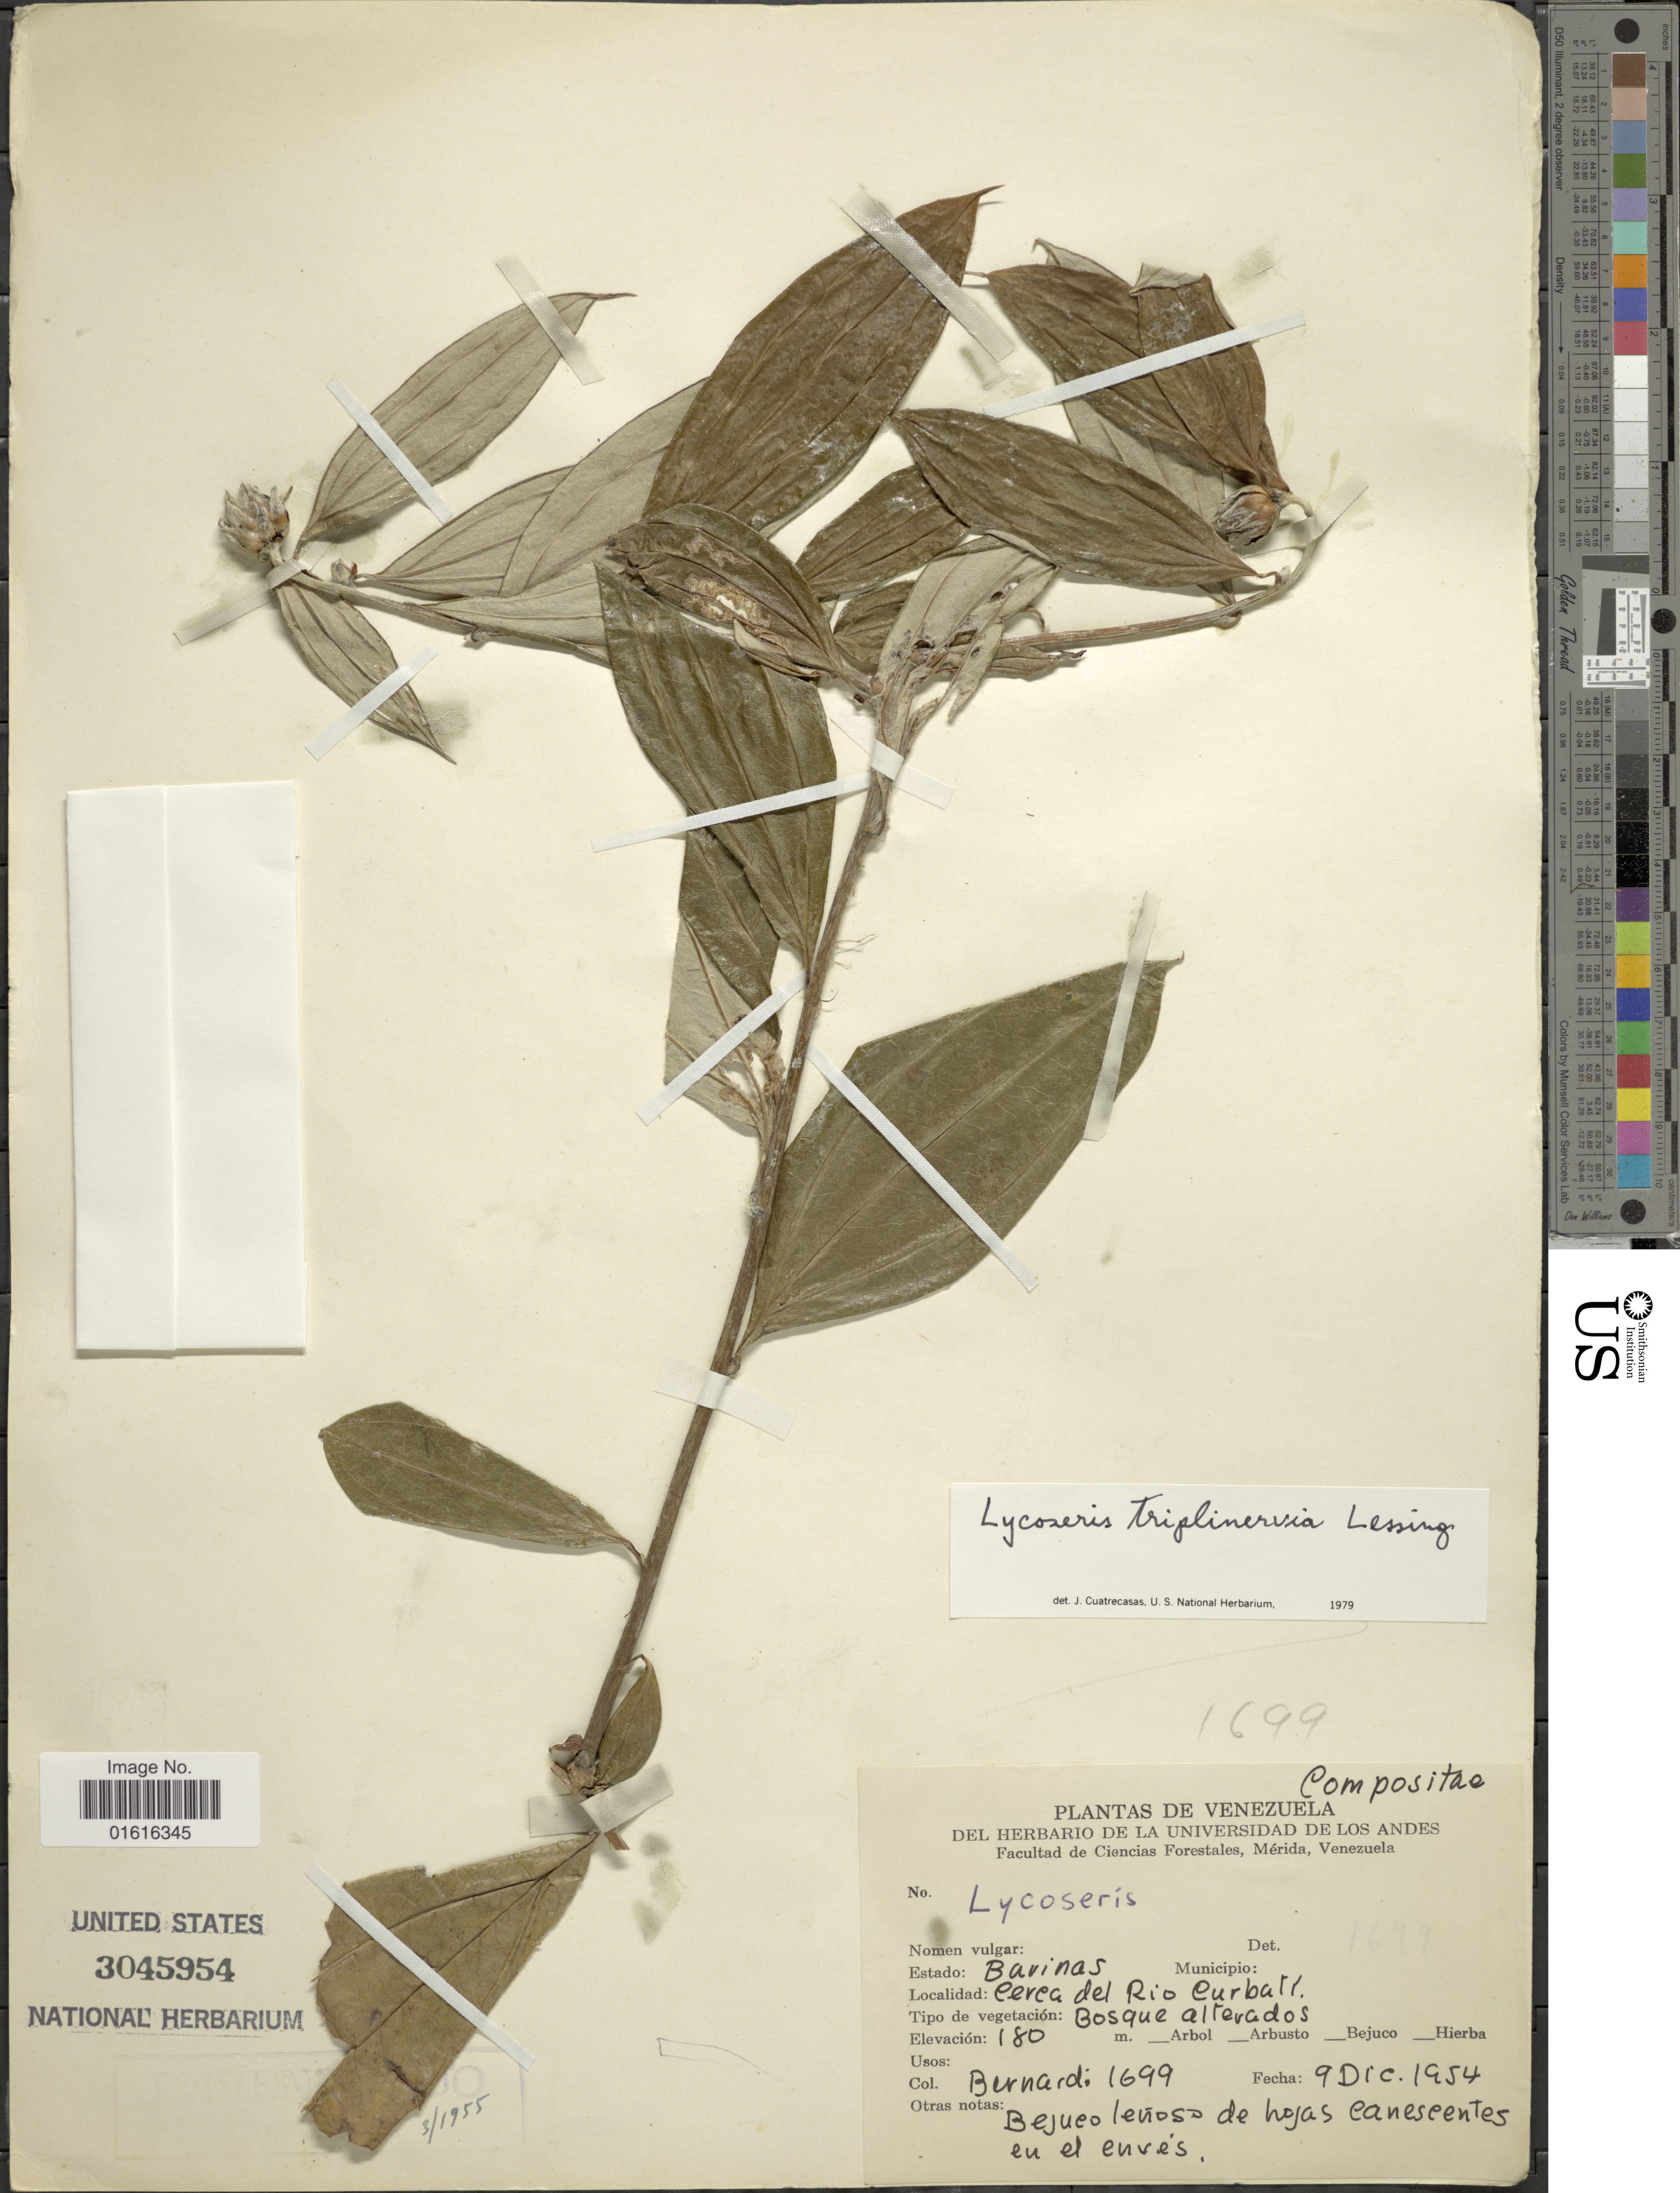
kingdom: Plantae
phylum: Tracheophyta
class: Magnoliopsida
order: Asterales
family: Asteraceae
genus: Lycoseris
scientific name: Lycoseris triplinervia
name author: Less.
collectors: -. Bernard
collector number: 1699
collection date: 1954-12-09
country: Venezuela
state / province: Barinas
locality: Cerca del Rio Curball [interpreted]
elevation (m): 180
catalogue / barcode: US 3045954